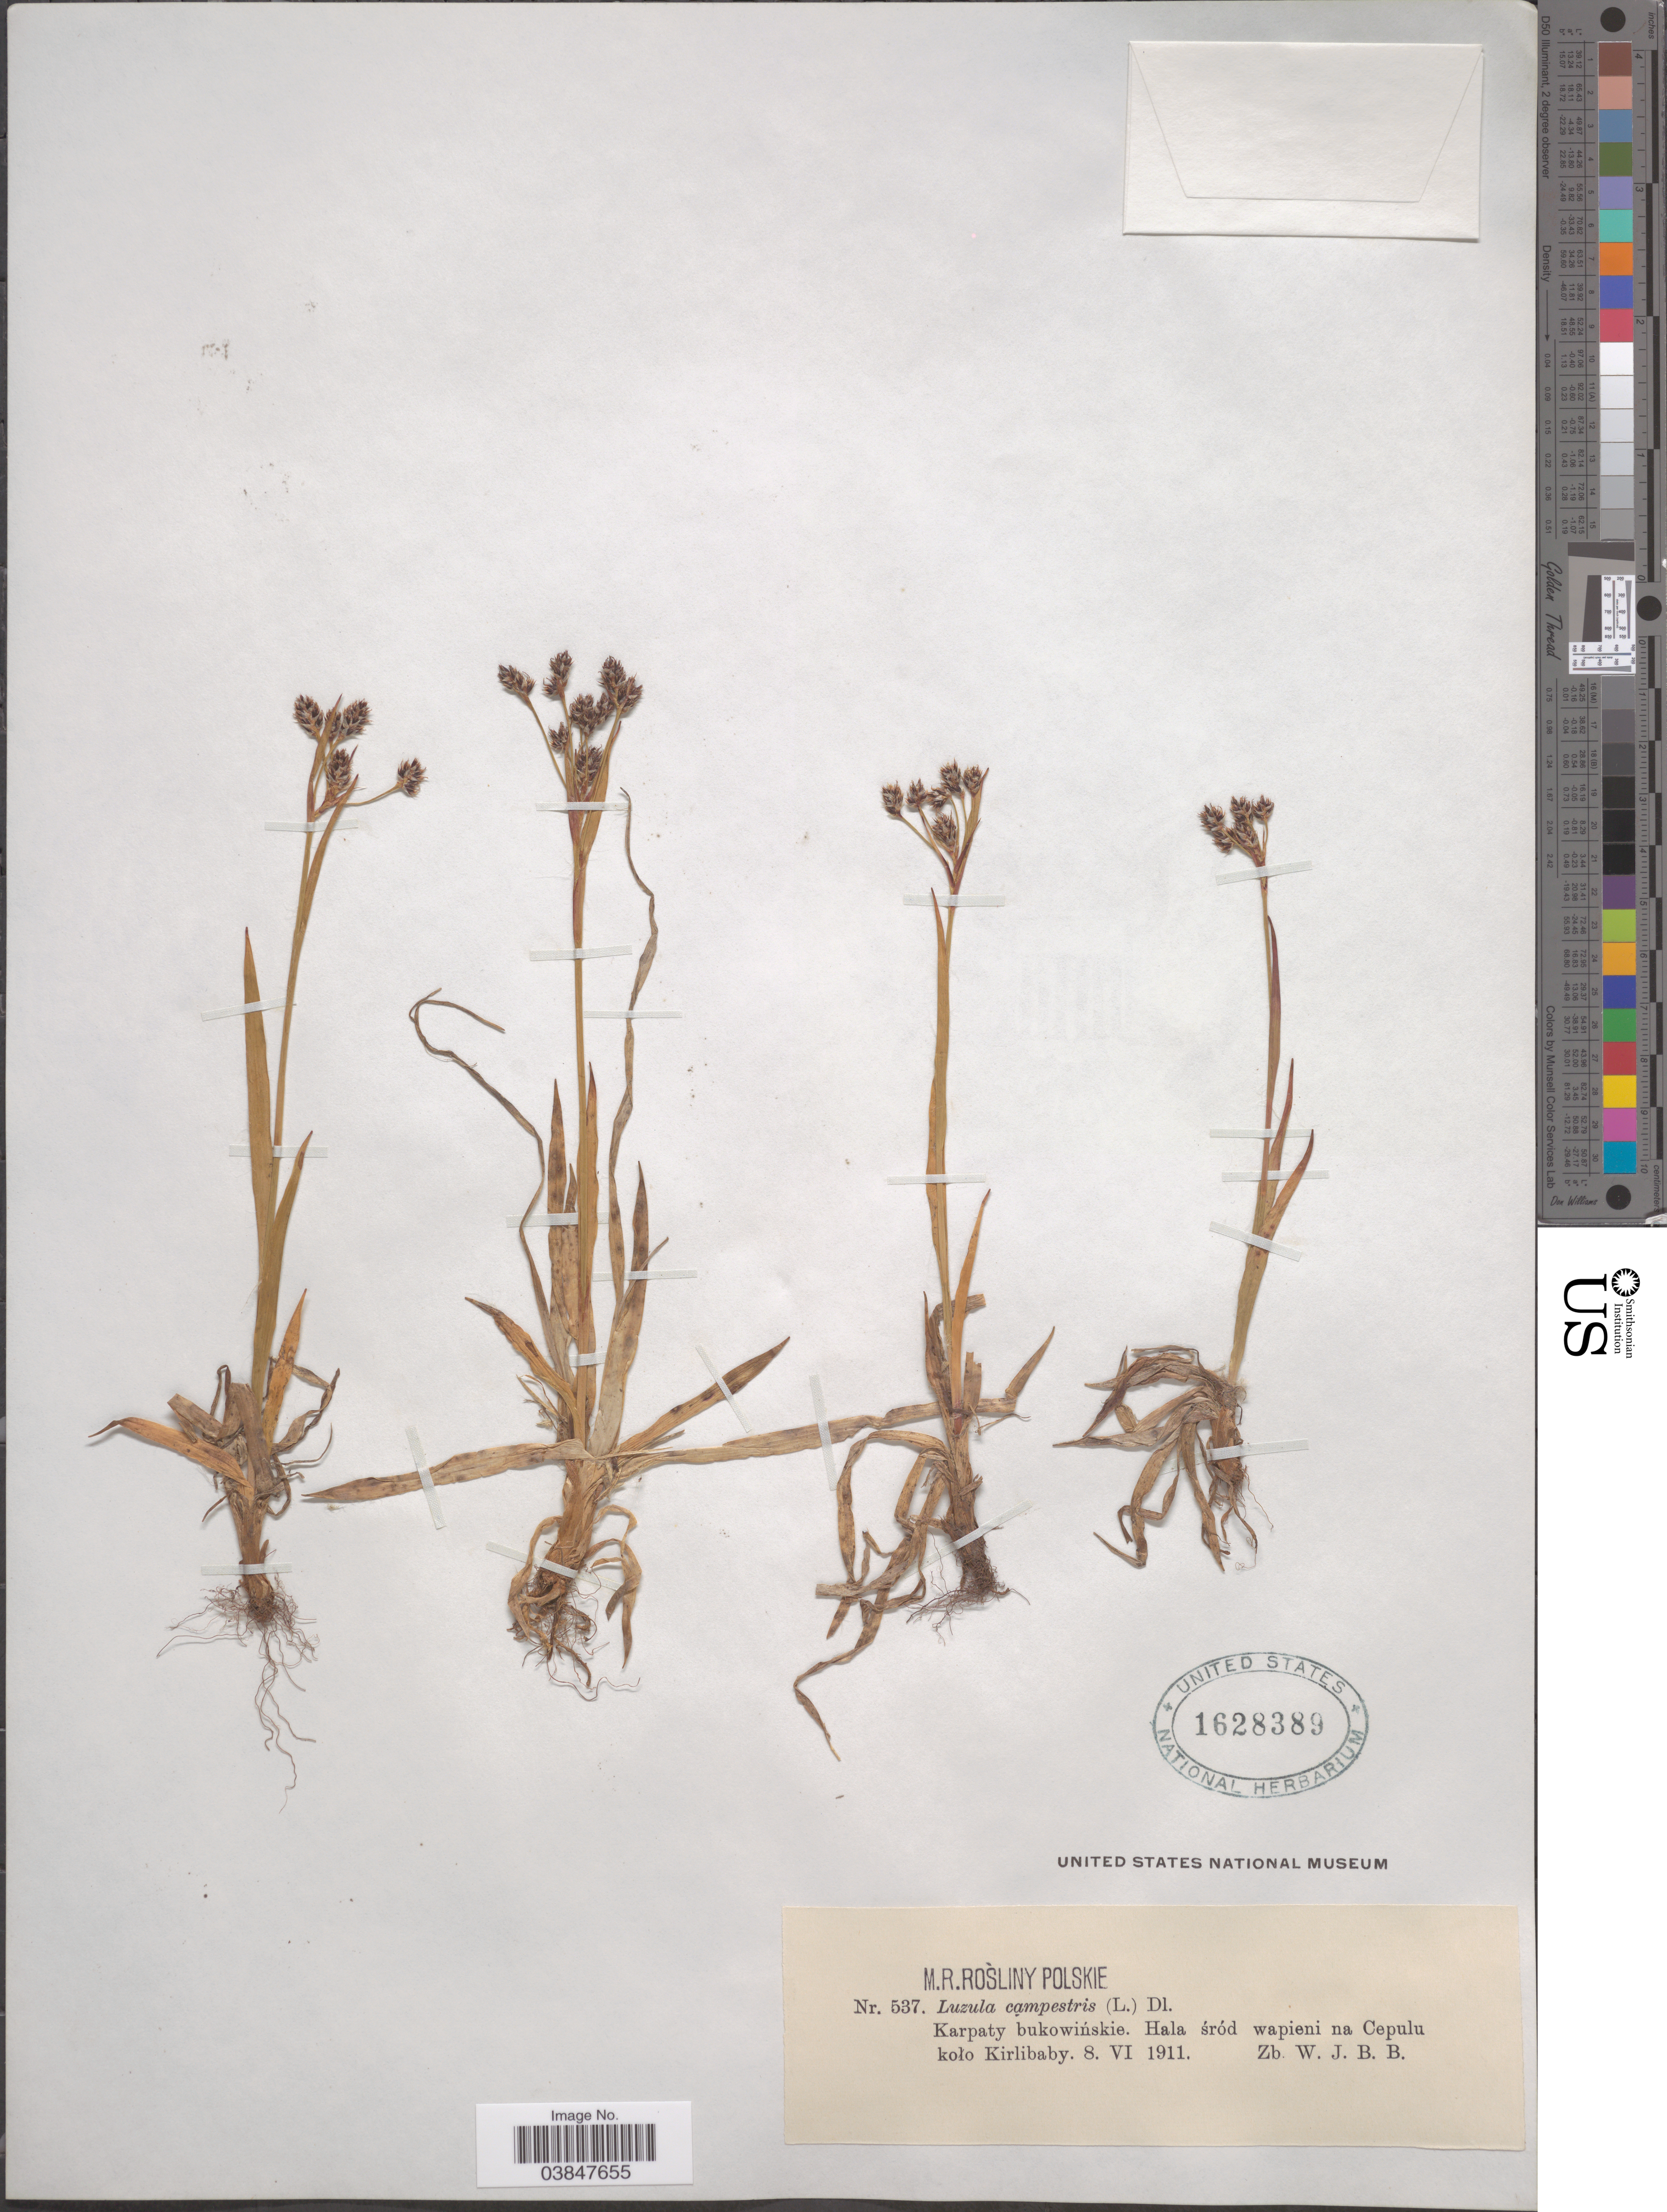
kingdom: Plantae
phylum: Tracheophyta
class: Liliopsida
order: Poales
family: Juncaceae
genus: Luzula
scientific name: Luzula campestris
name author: (L.) DC.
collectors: M. Rosliny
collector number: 537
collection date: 1911-06-08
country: Romania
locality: Karpaty bukowińskie. Hala śród wapieni na Cepulu koło Kirlibaby.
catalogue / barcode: US 1628389